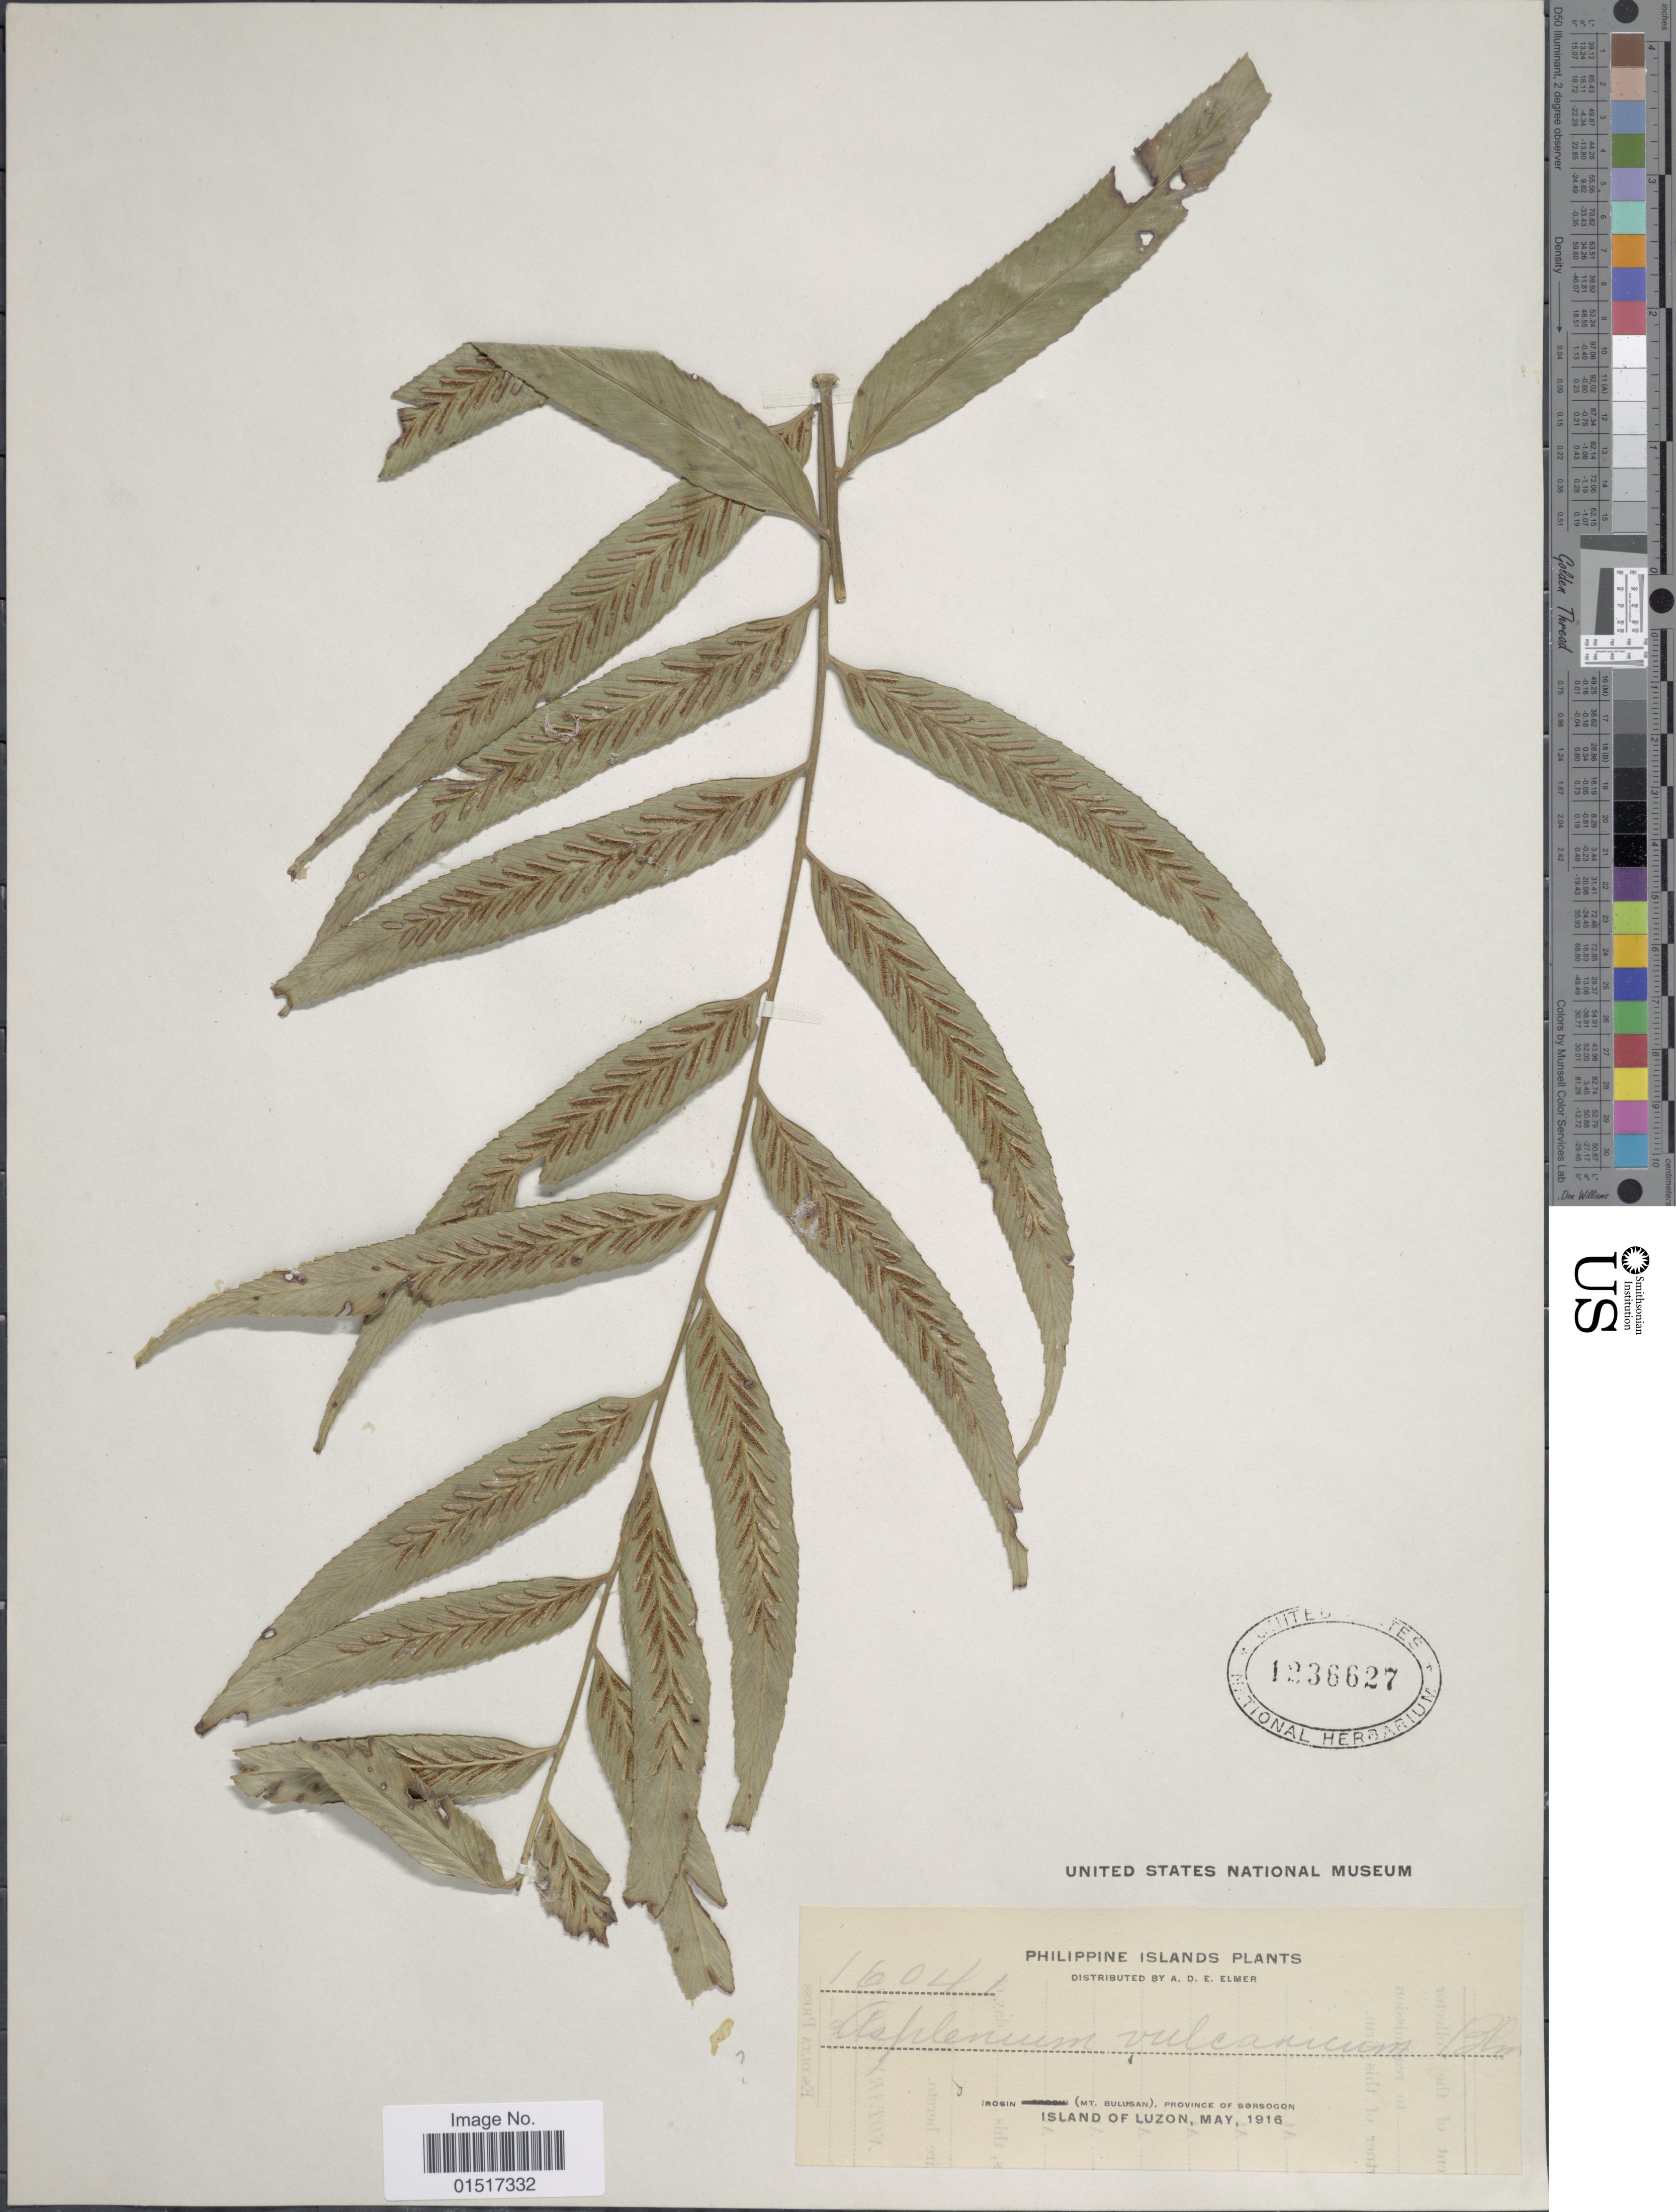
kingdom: Plantae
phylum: Tracheophyta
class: Polypodiopsida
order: Polypodiales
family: Aspleniaceae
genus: Asplenium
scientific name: Asplenium vulcanicum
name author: Blume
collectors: A. D. E. Elmer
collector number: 16041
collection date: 1916-05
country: Philippines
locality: Irosin (Mt. Bulusan), Province of Sorsogon. Island of Luzon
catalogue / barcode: US 1236627